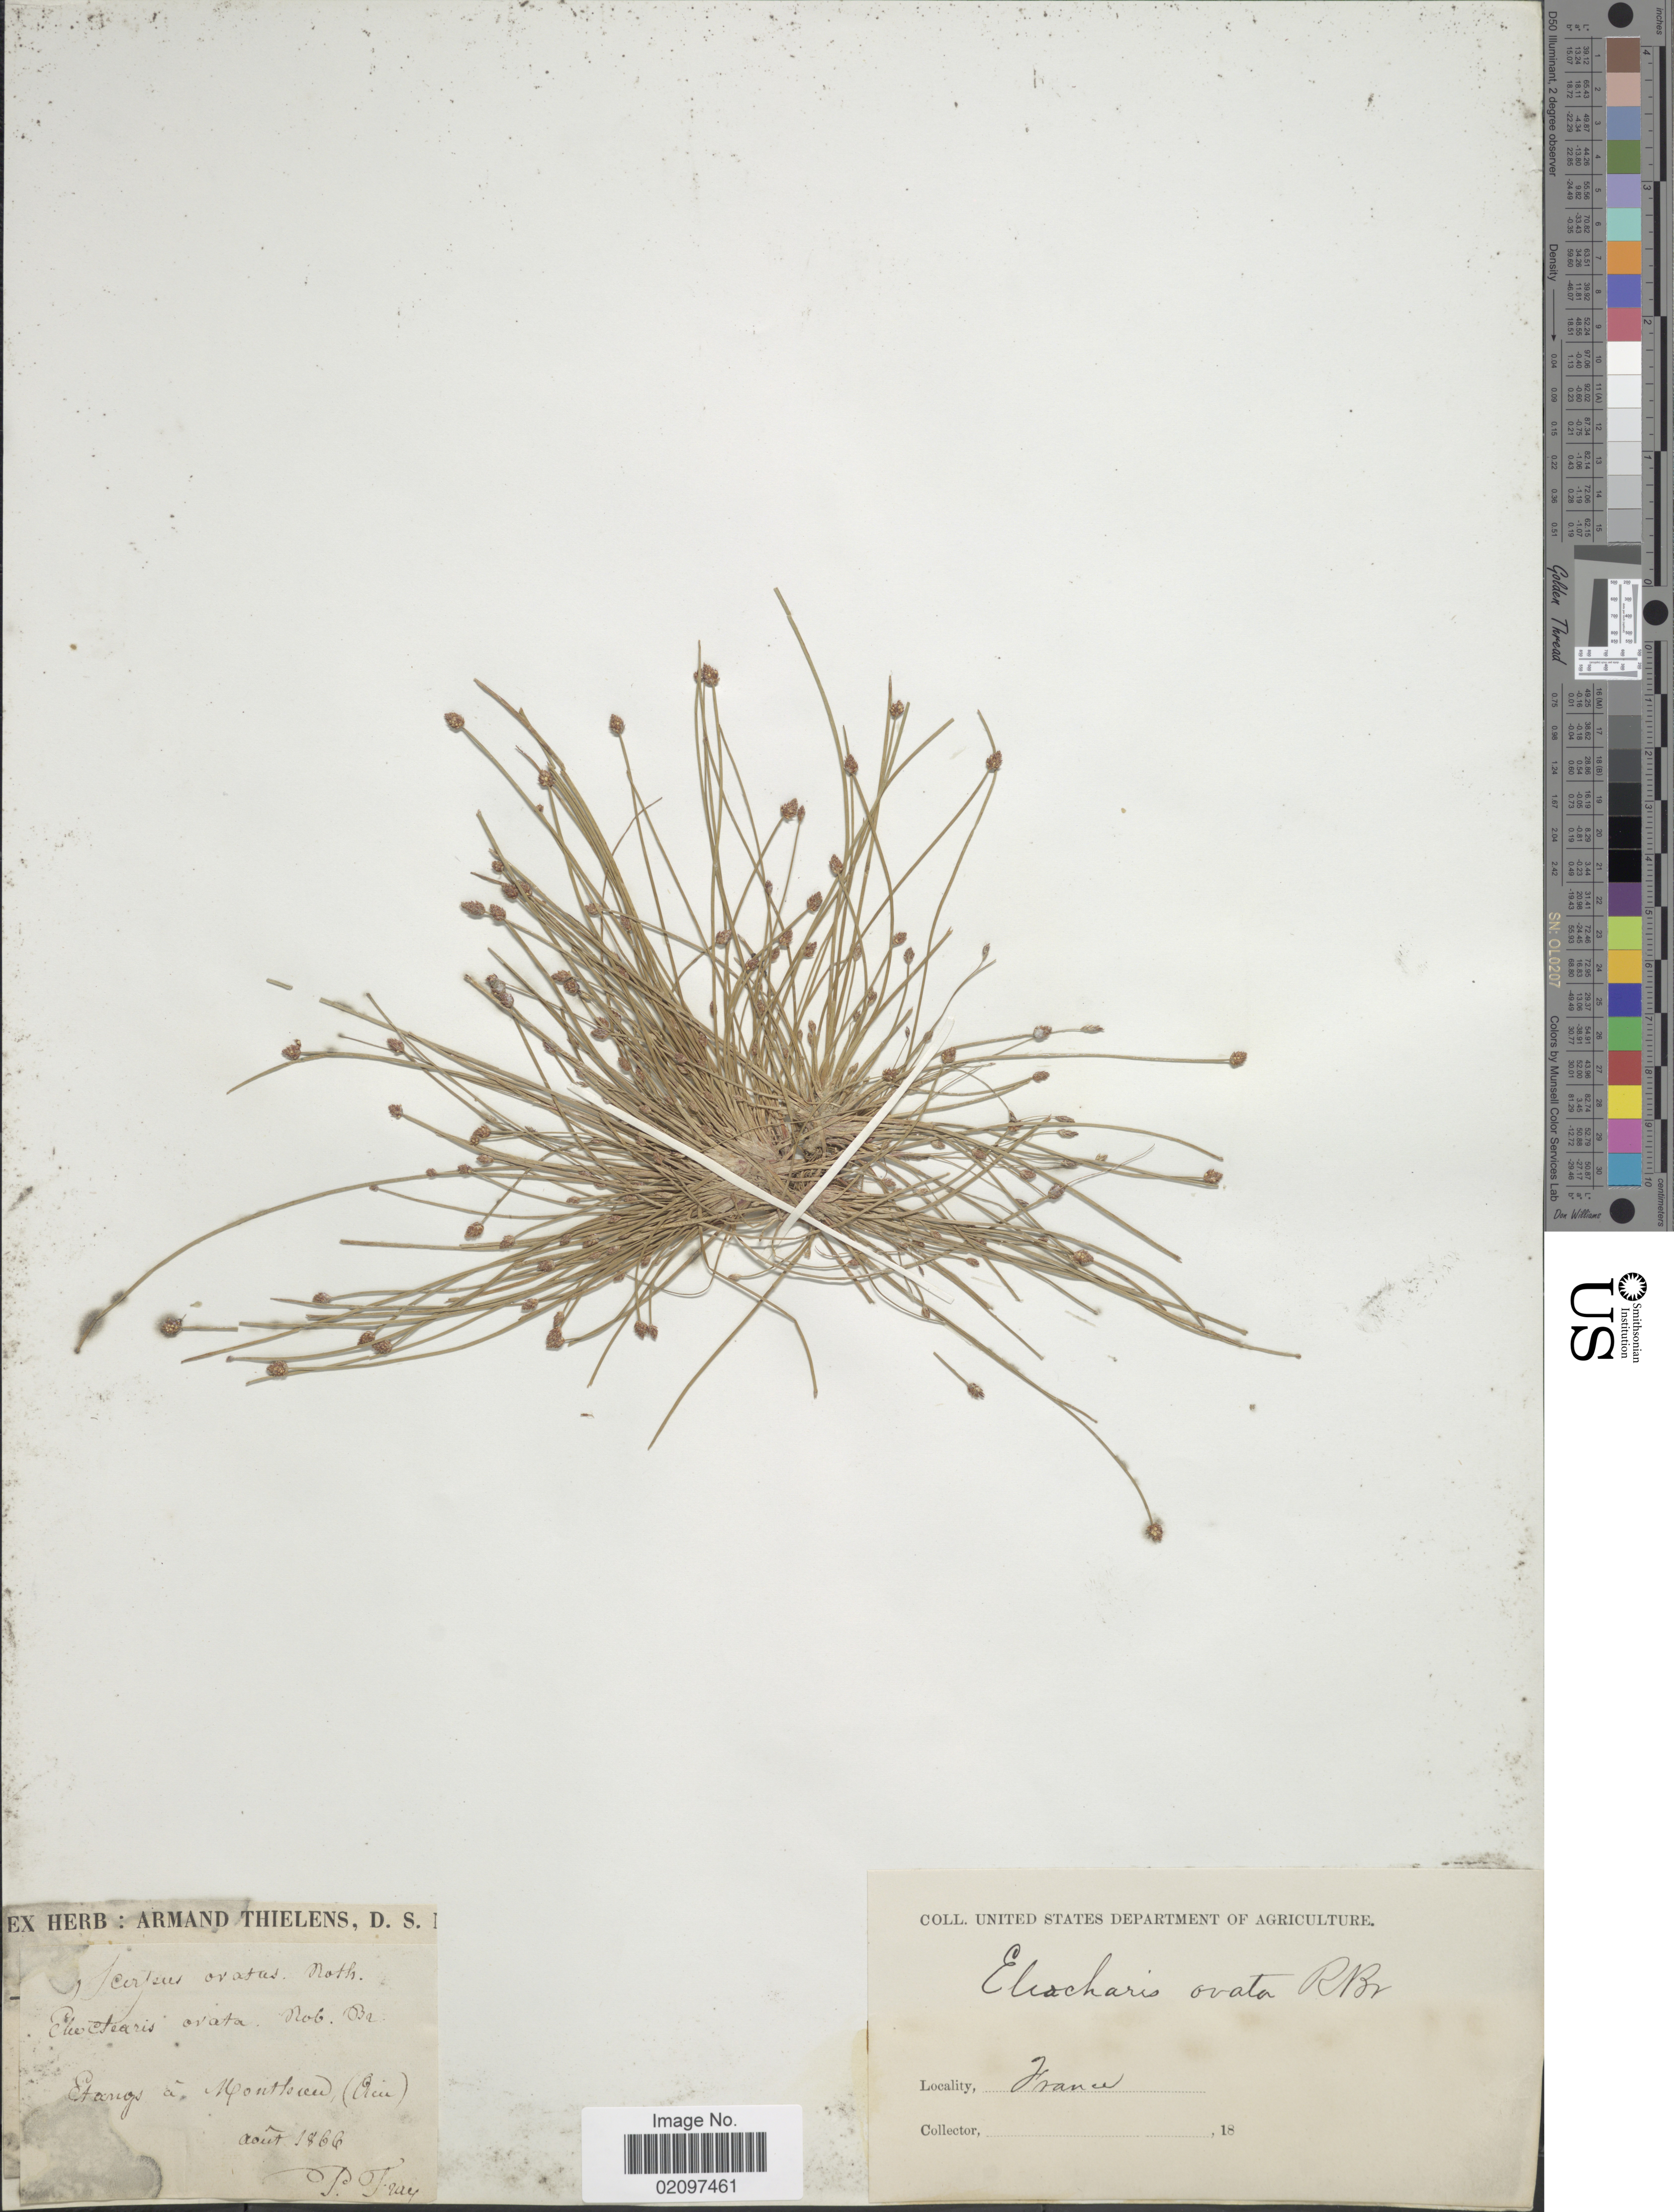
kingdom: Plantae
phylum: Tracheophyta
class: Liliopsida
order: Poales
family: Cyperaceae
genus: Eleocharis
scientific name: Eleocharis ovata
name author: (Roth) Roem. & Schult.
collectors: P. Fray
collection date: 1866-08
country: France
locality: Etangs a Monteheau (Ain).